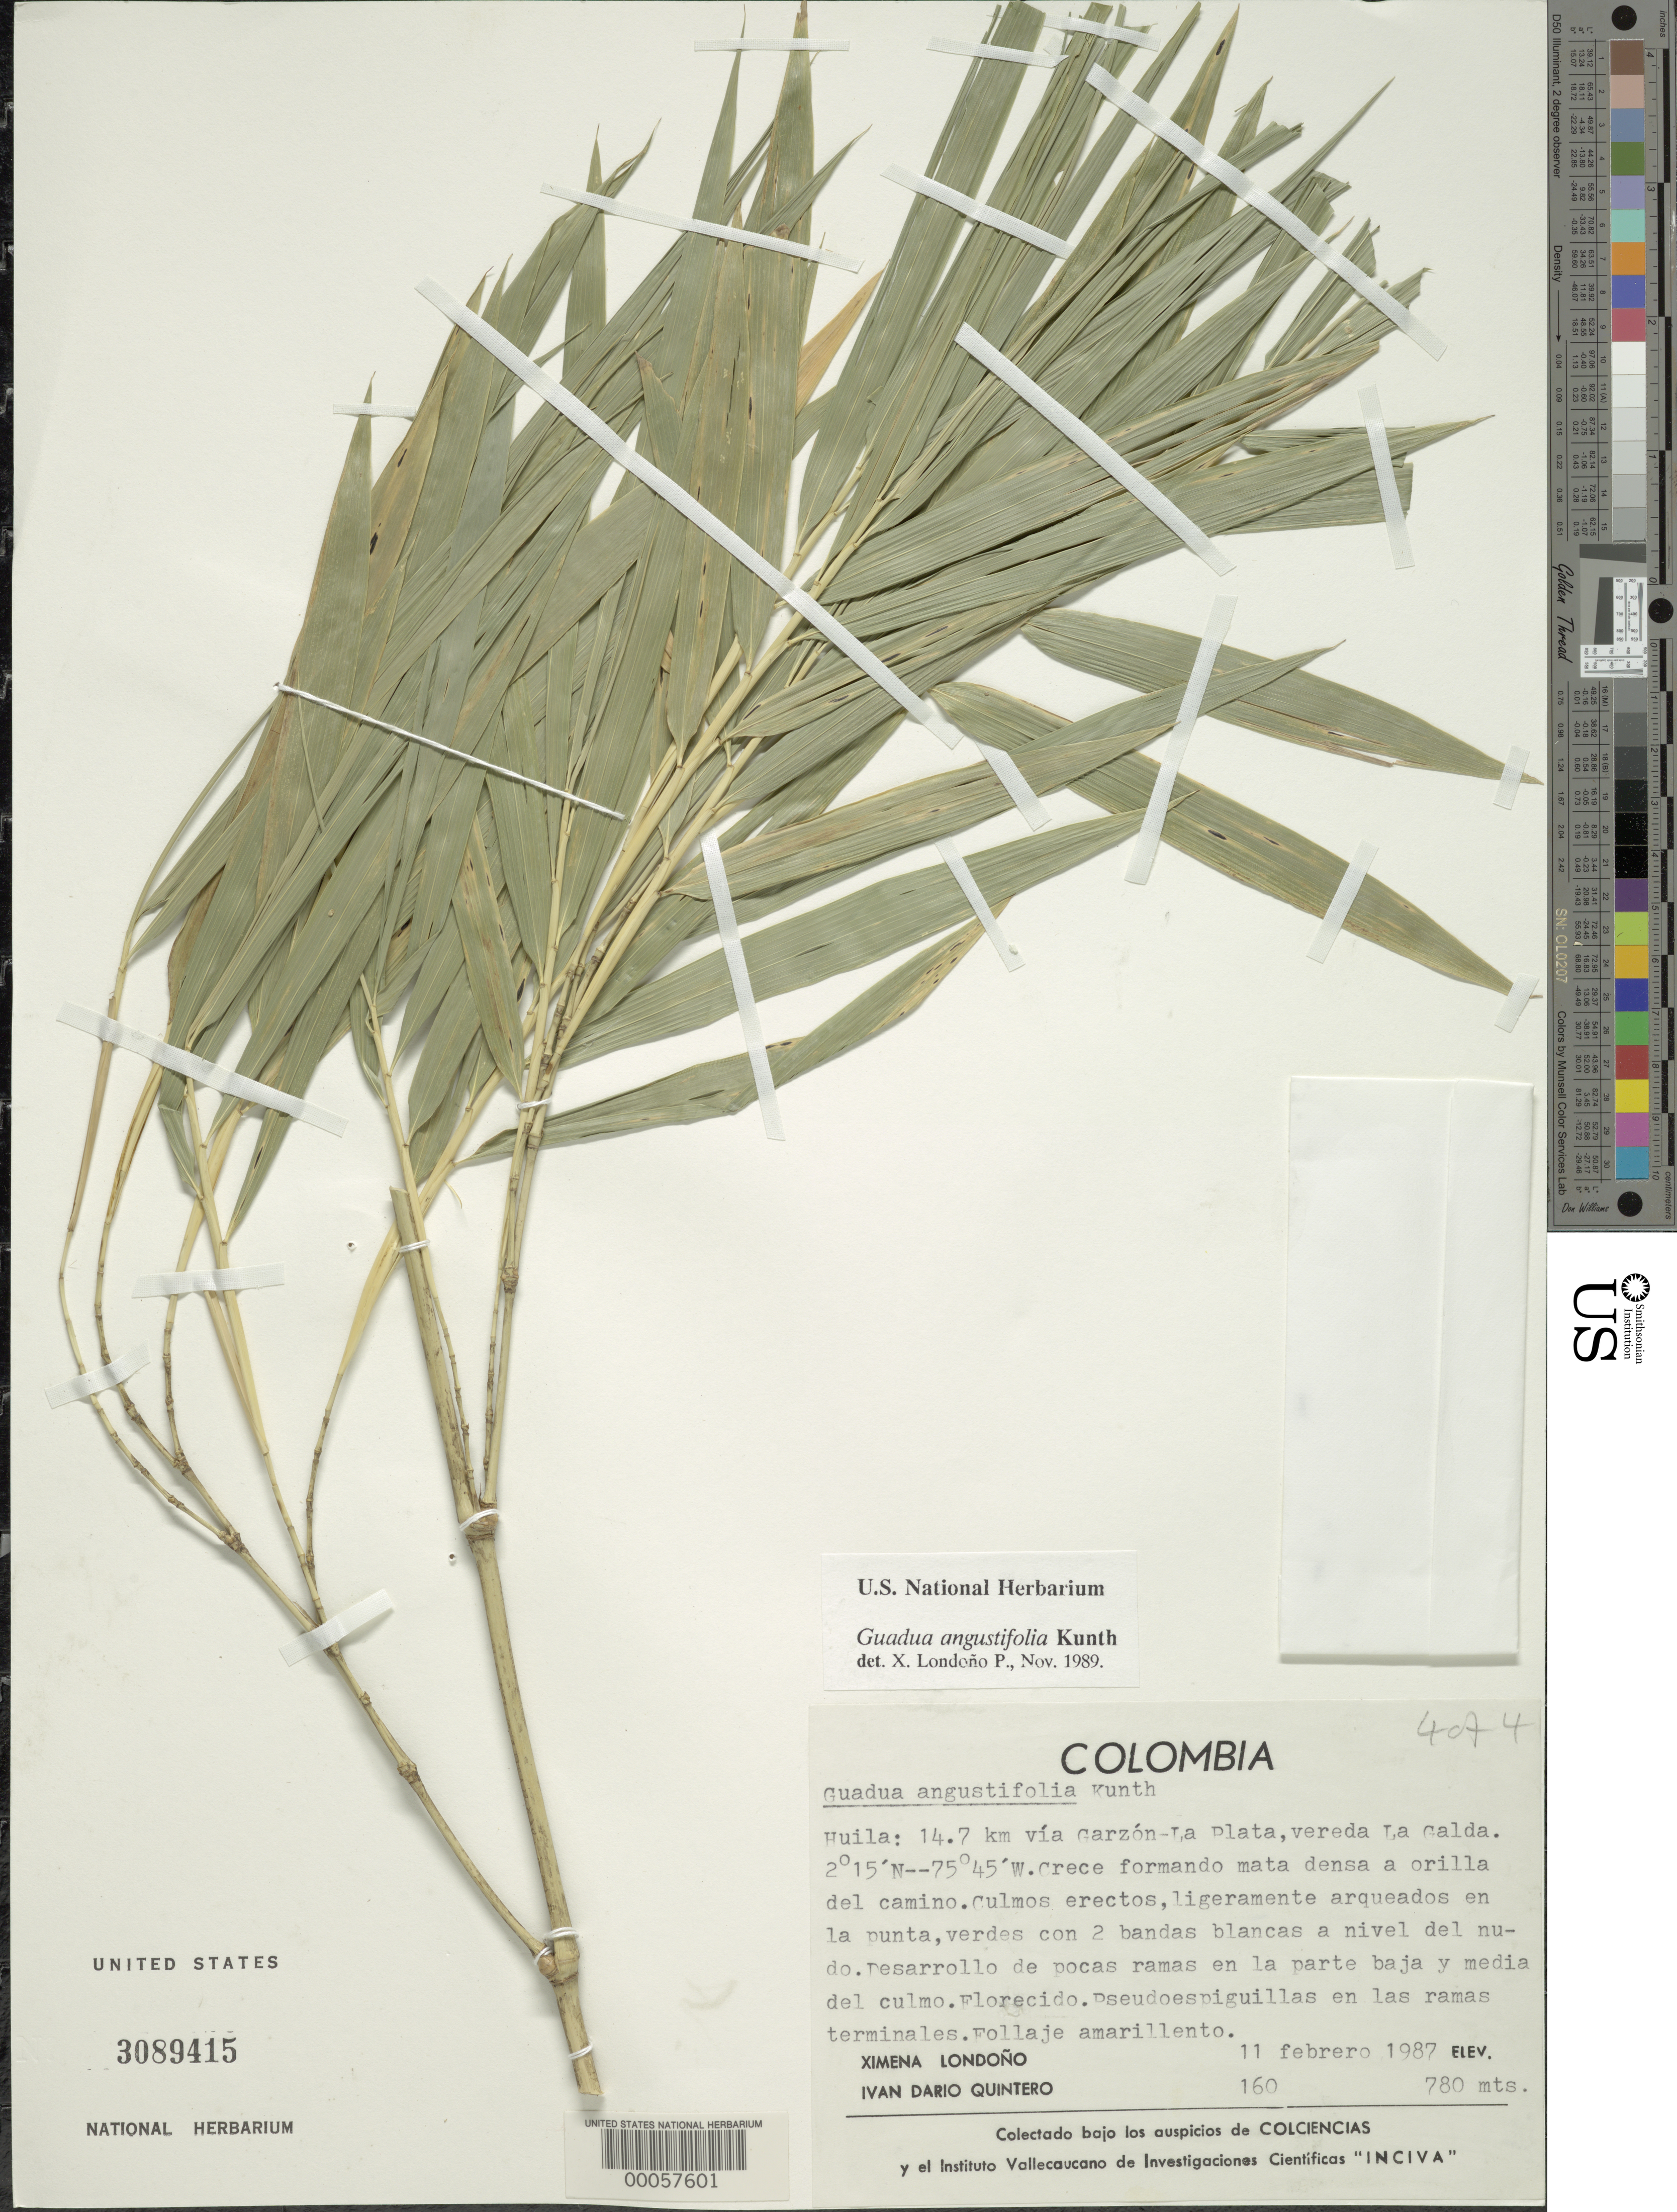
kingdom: Plantae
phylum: Tracheophyta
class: Liliopsida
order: Poales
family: Poaceae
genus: Guadua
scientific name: Guadua angustifolia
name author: Kunth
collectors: X. Londoño & I. Quintero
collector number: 160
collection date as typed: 11 Feb 1987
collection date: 1987-02-11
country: Colombia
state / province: Huila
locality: Km 14.7 of the Garzon-la Plata road, la Galda Trail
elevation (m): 780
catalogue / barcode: US 3189415A